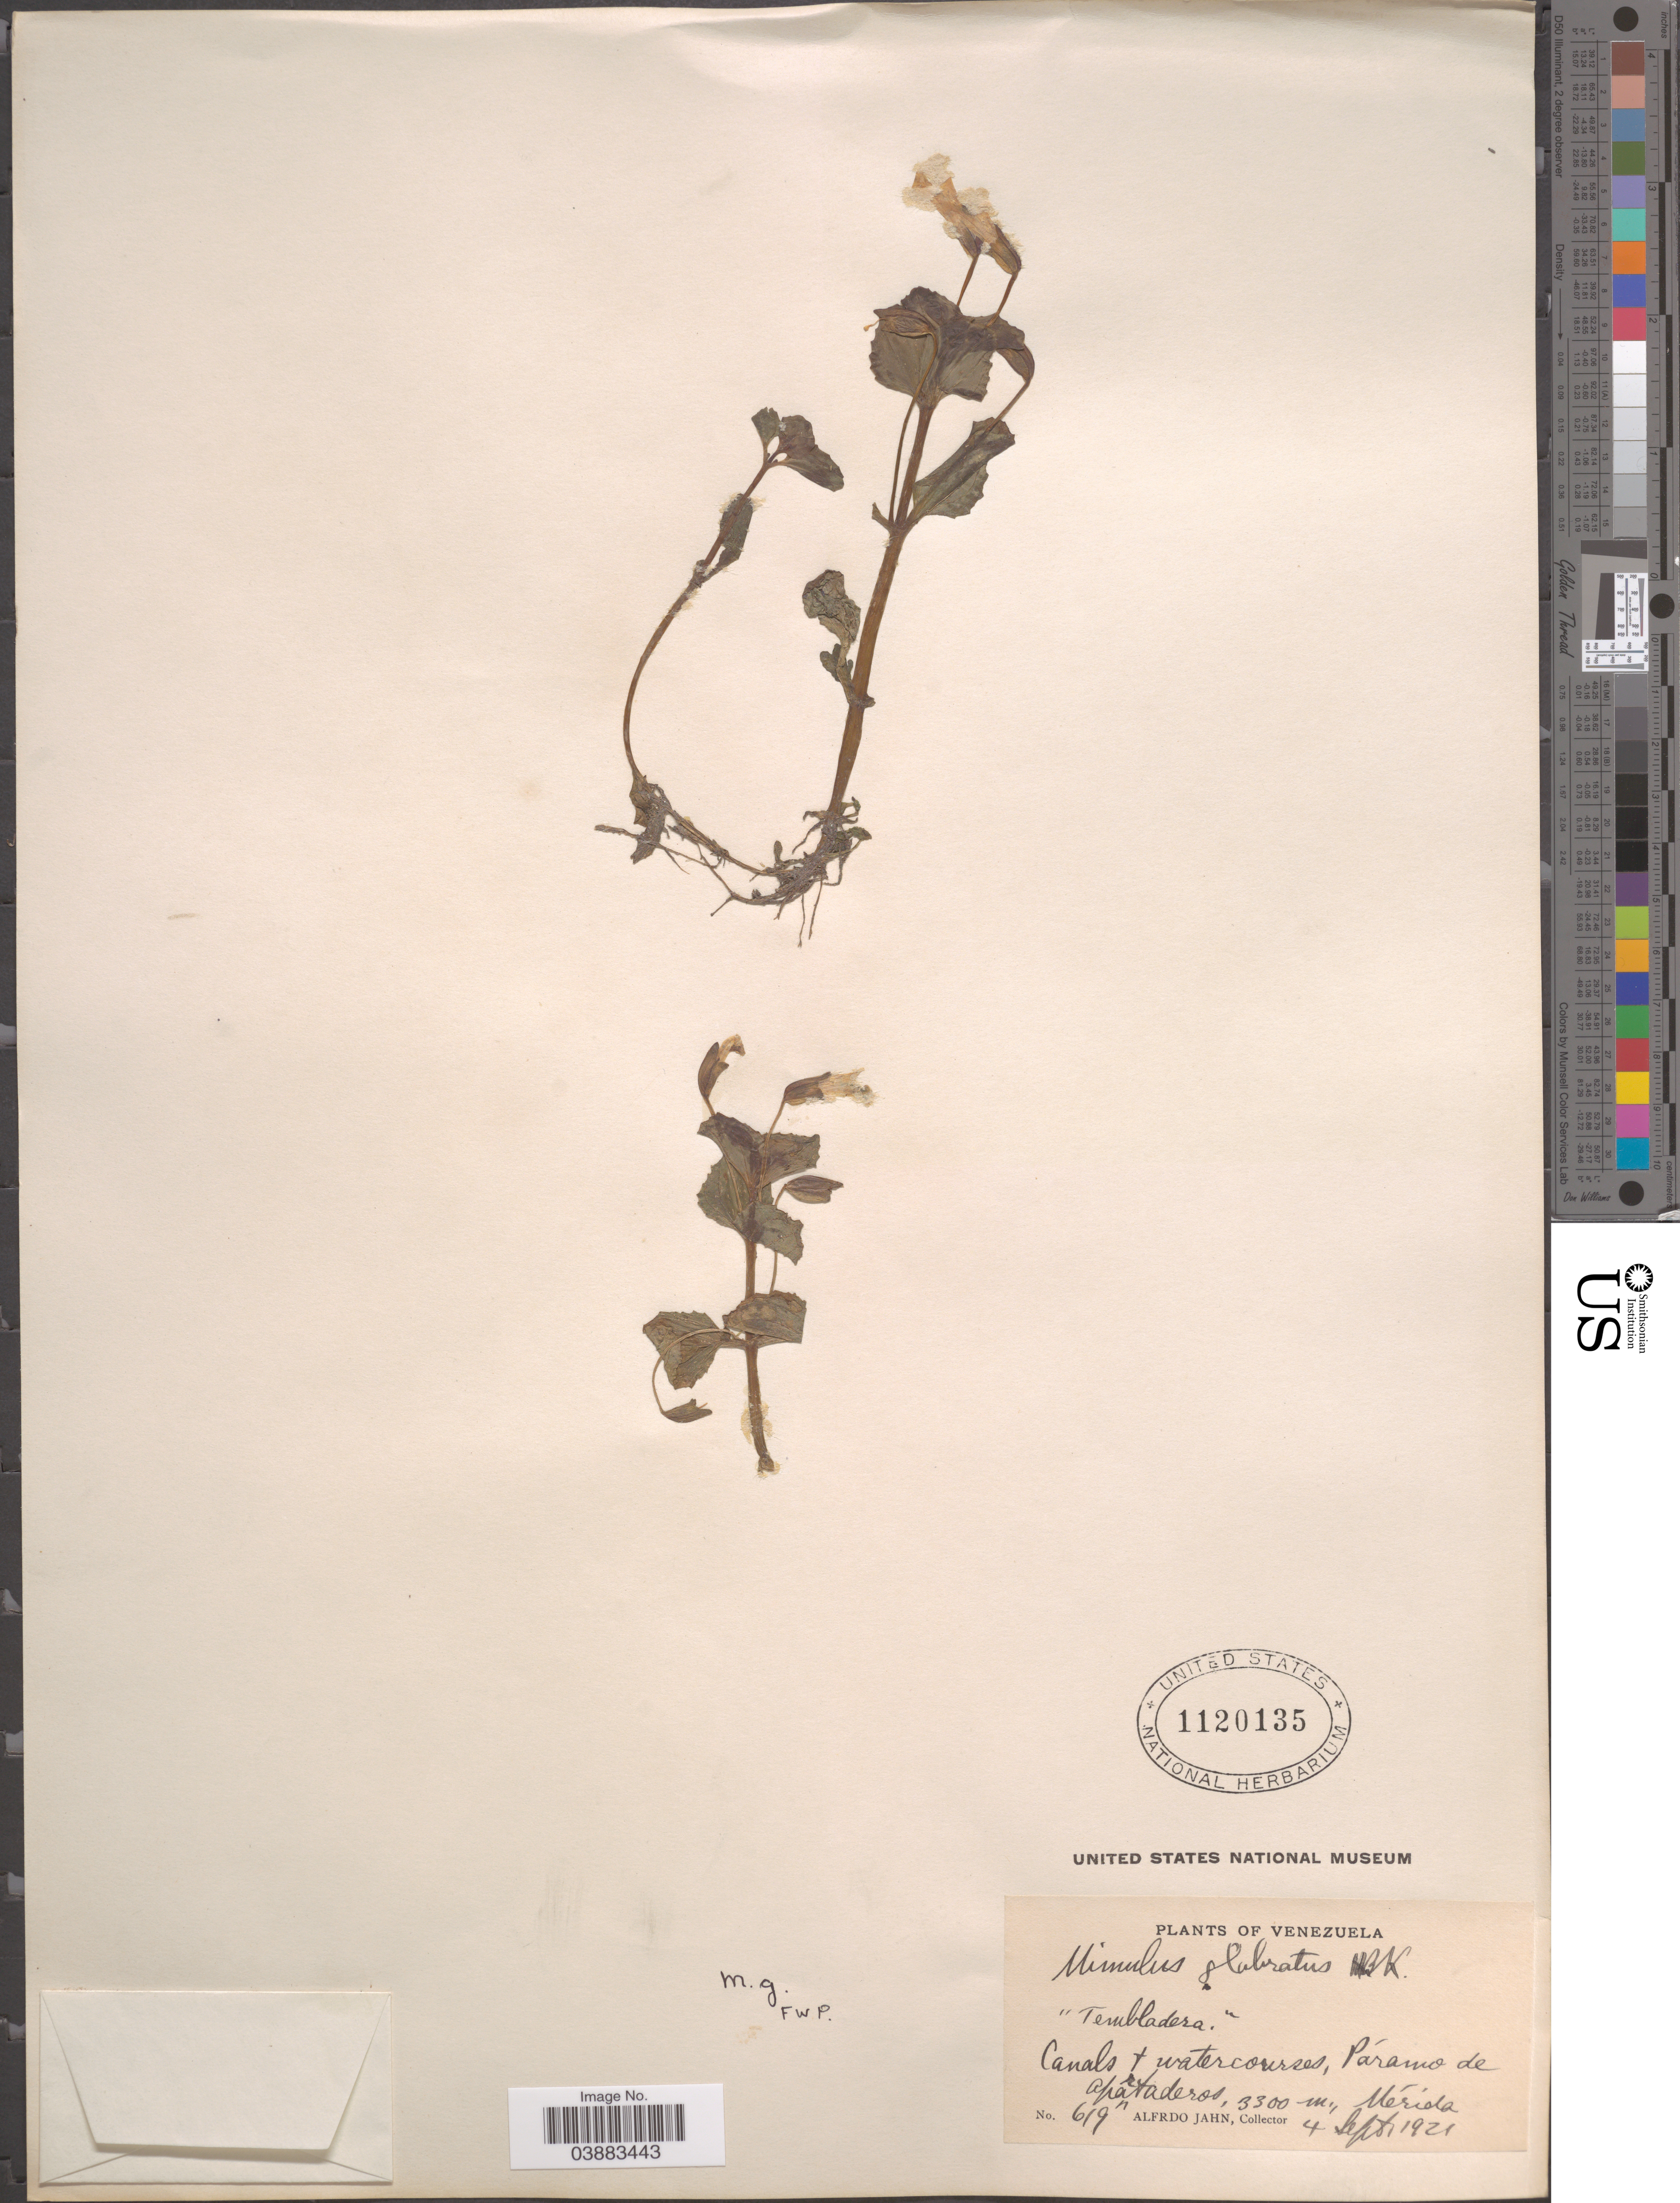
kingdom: Plantae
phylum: Tracheophyta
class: Magnoliopsida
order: Lamiales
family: Phrymaceae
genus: Mimulus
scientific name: Mimulus glabratus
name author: Kunth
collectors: A. Jahn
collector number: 619n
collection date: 1921-09-04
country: Venezuela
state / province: Merida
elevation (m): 3300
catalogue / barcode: US 1120135